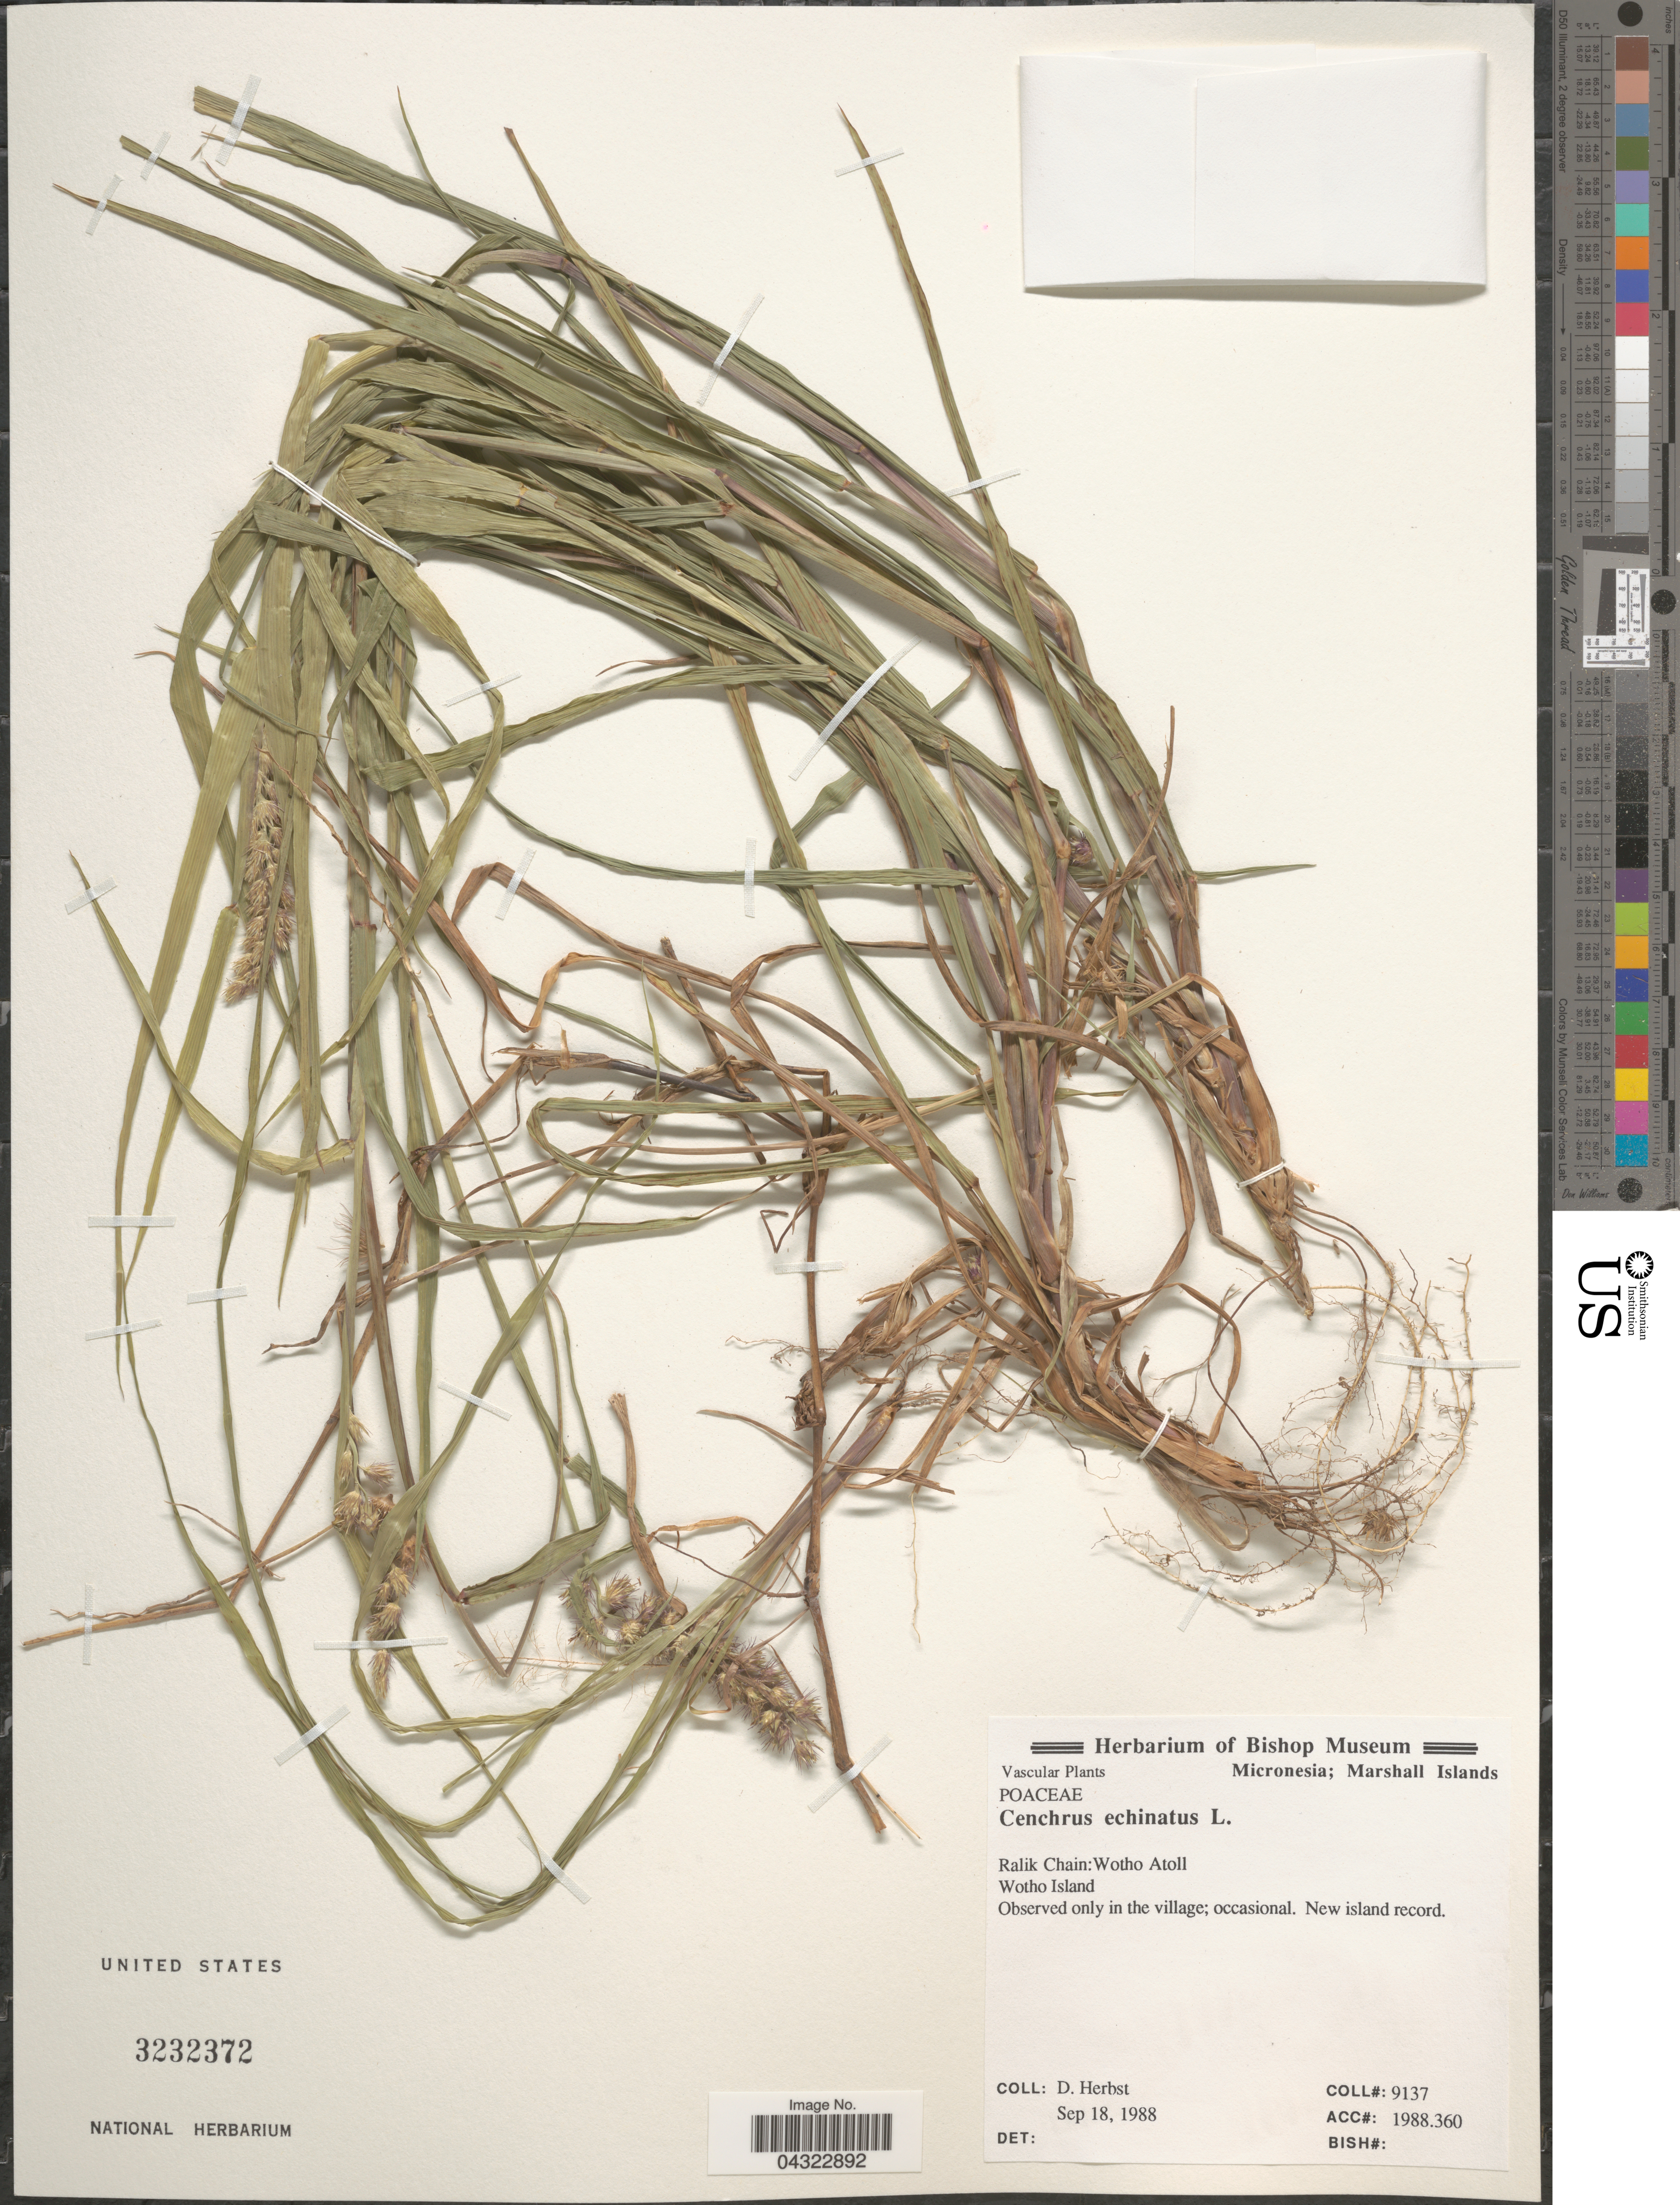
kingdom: Plantae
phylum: Tracheophyta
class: Liliopsida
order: Poales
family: Poaceae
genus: Cenchrus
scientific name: Cenchrus echinatus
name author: L.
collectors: D. Herbst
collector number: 9137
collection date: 1988-09-18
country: Marshall Islands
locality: Ralik Chain: Wotho Atoll. Wotho Island. Observed only in the village; occasional. New island record.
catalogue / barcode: US 3232372